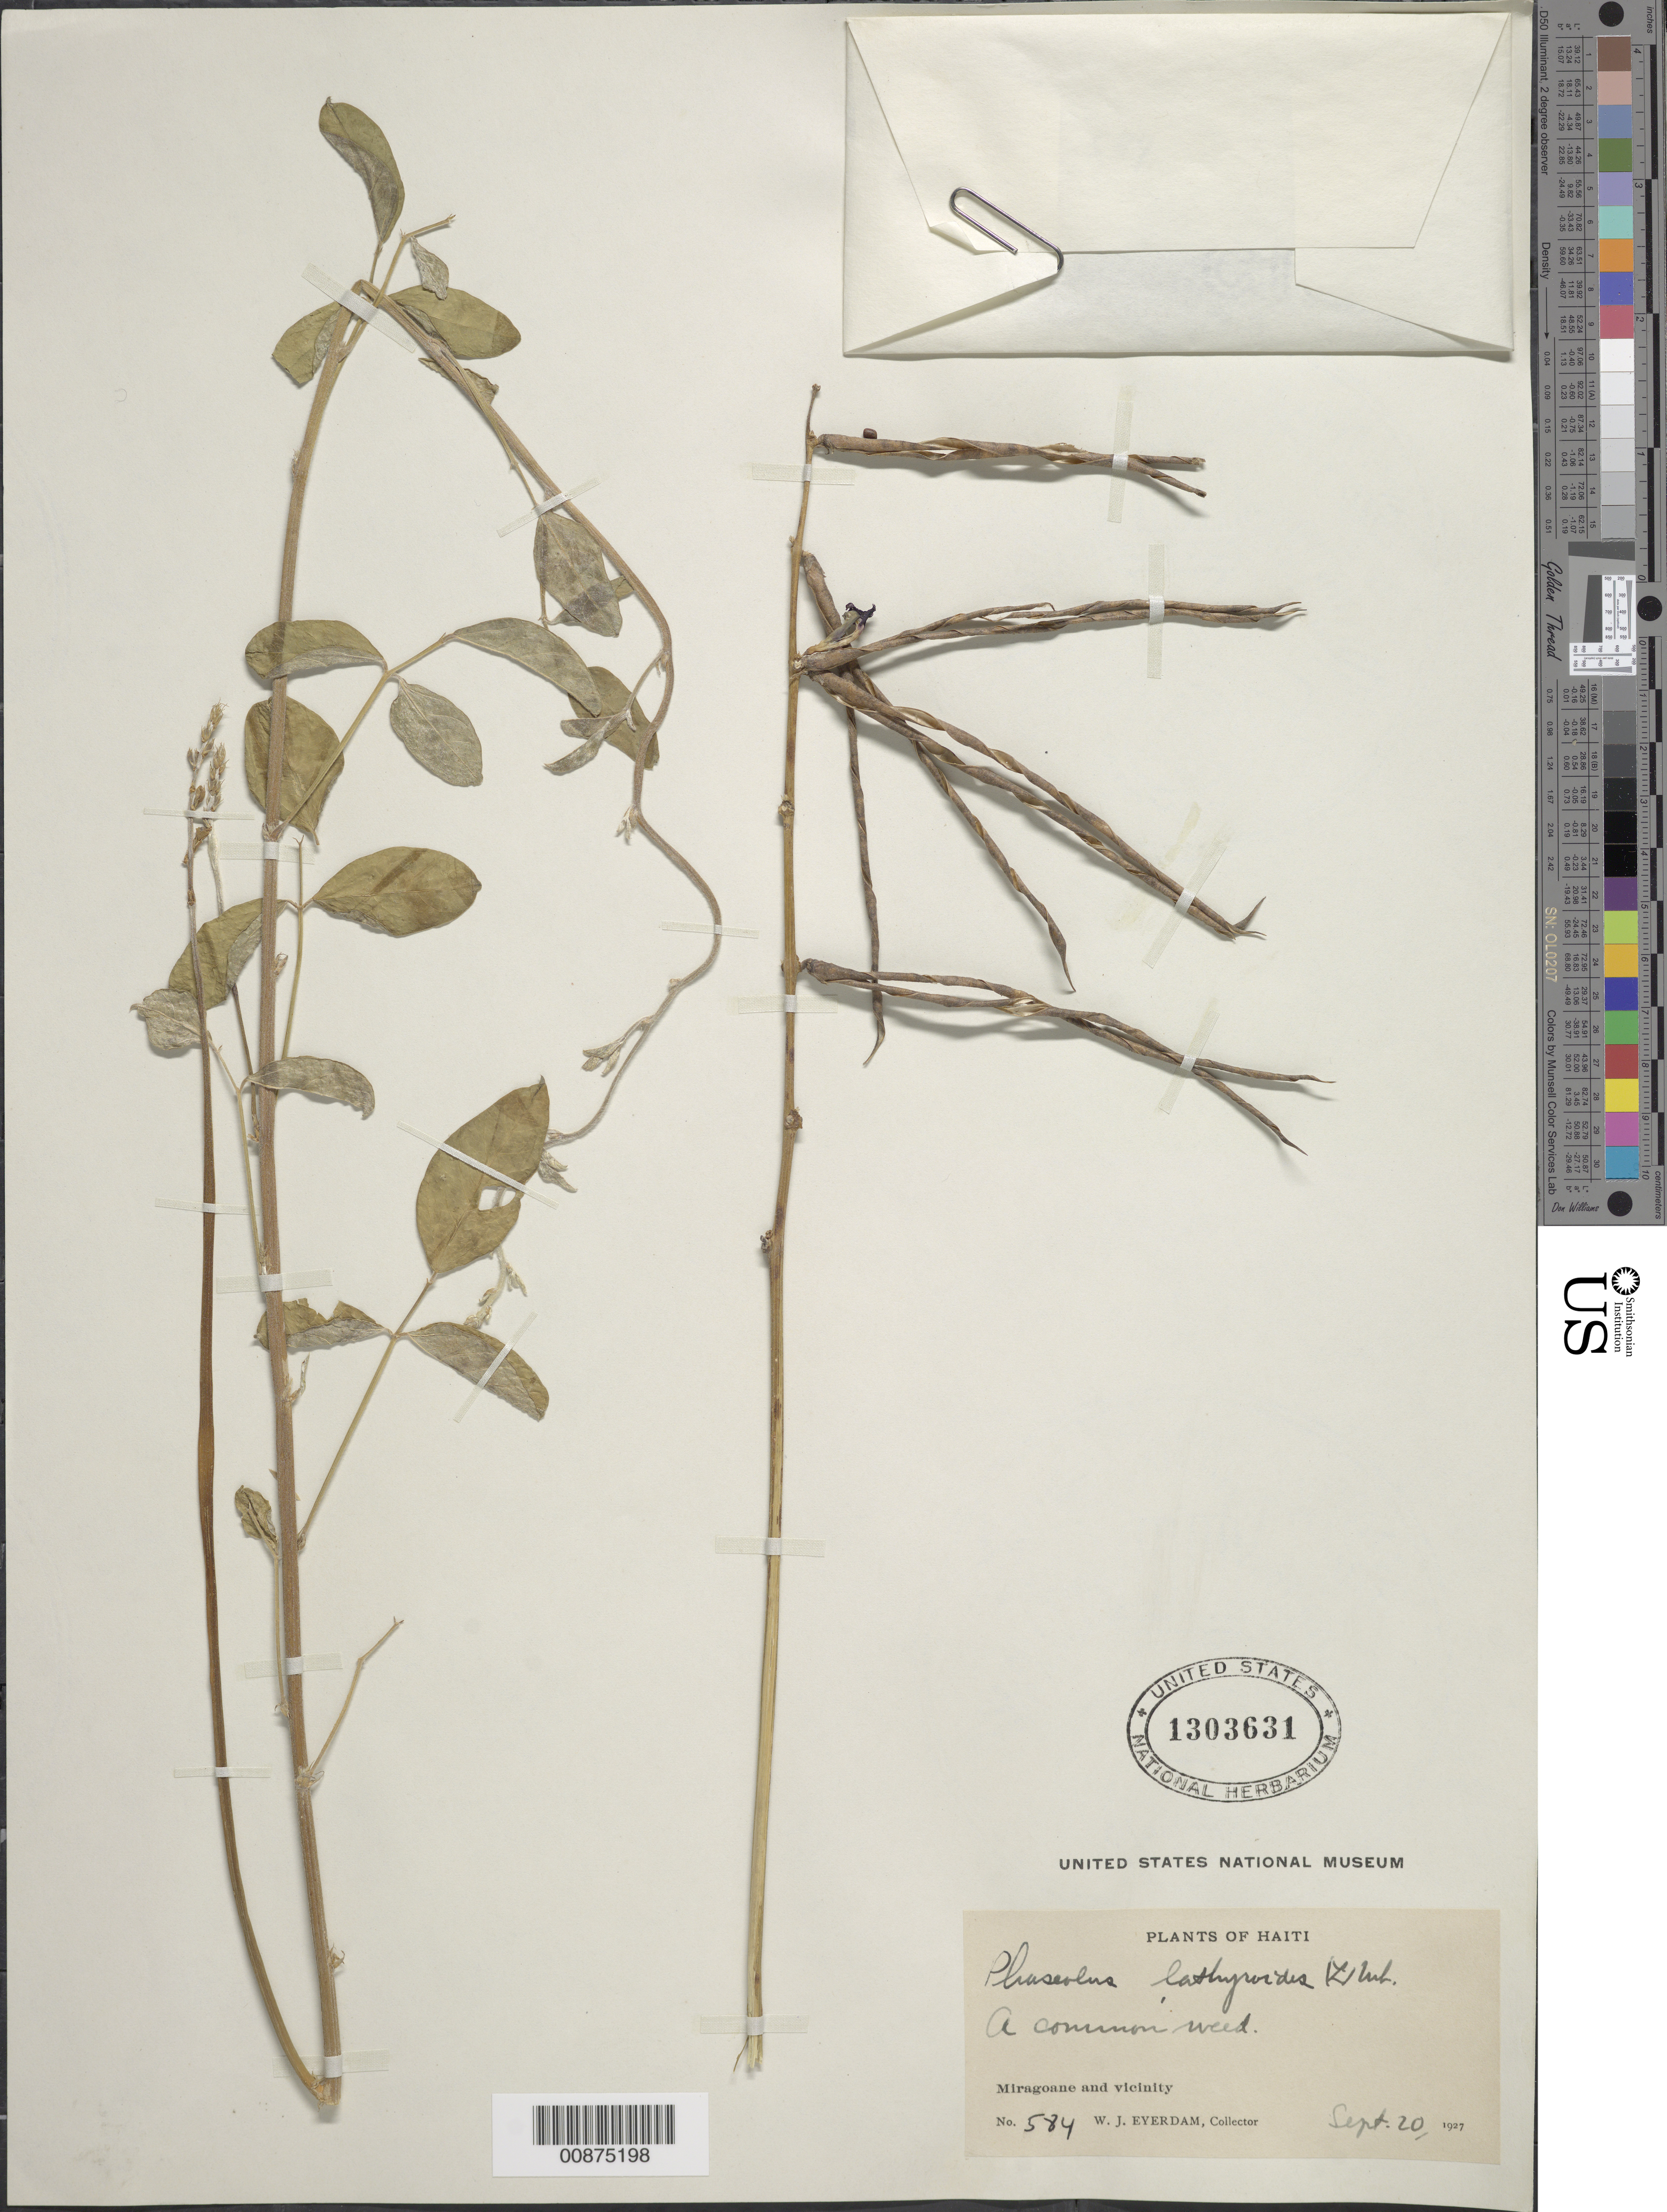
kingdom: Plantae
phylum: Tracheophyta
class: Magnoliopsida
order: Fabales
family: Fabaceae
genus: Macroptilium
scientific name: Macroptilium lathyroides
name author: (L.) Urb.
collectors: W. J. Eyerdam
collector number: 584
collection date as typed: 20 Sep 1927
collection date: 1927-09-20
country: Haiti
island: Hispaniola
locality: Miragoane and vicinity.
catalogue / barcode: US 1303631